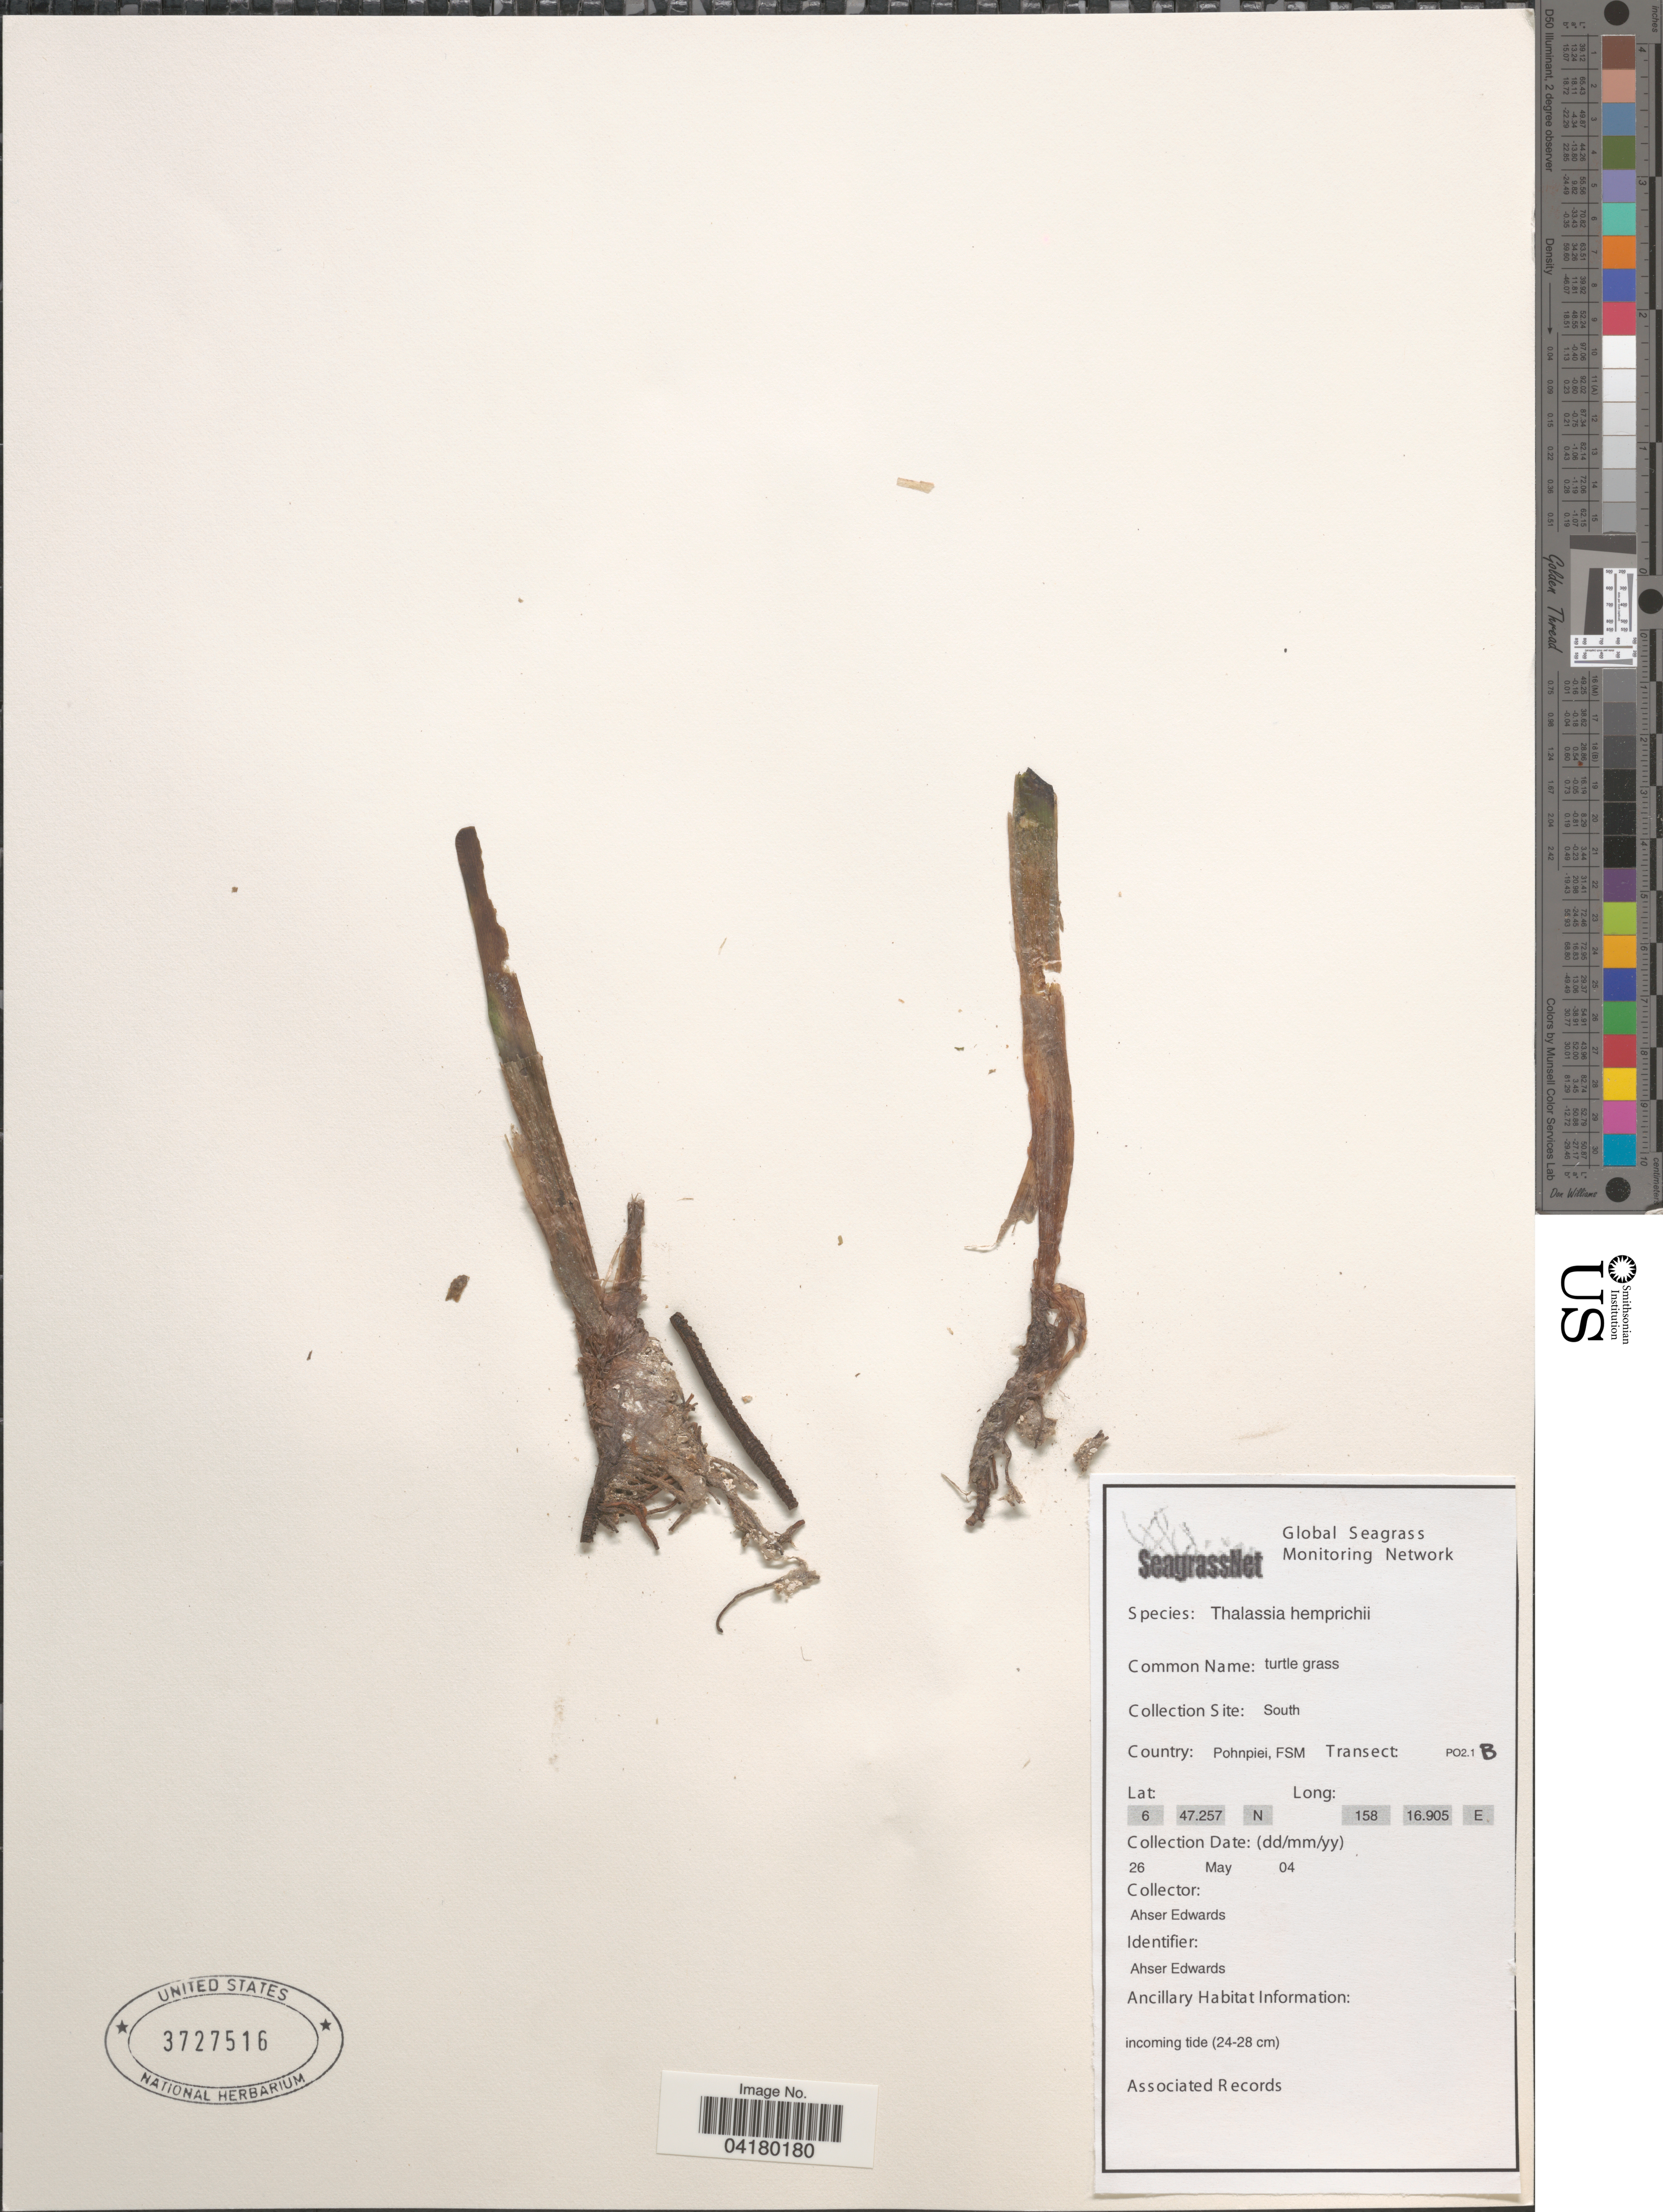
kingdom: Plantae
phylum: Tracheophyta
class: Liliopsida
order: Alismatales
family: Hydrocharitaceae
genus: Thalassia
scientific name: Thalassia hemprichii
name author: Asch.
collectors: A. Edwards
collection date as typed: Transcribed d/m/y: 26/5/4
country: Micronesia, Federated States of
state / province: Pohnpei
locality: Collection Site: South. Country: Pohnpiei, FSM. Transect: PO2.1B.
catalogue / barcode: US 3727516